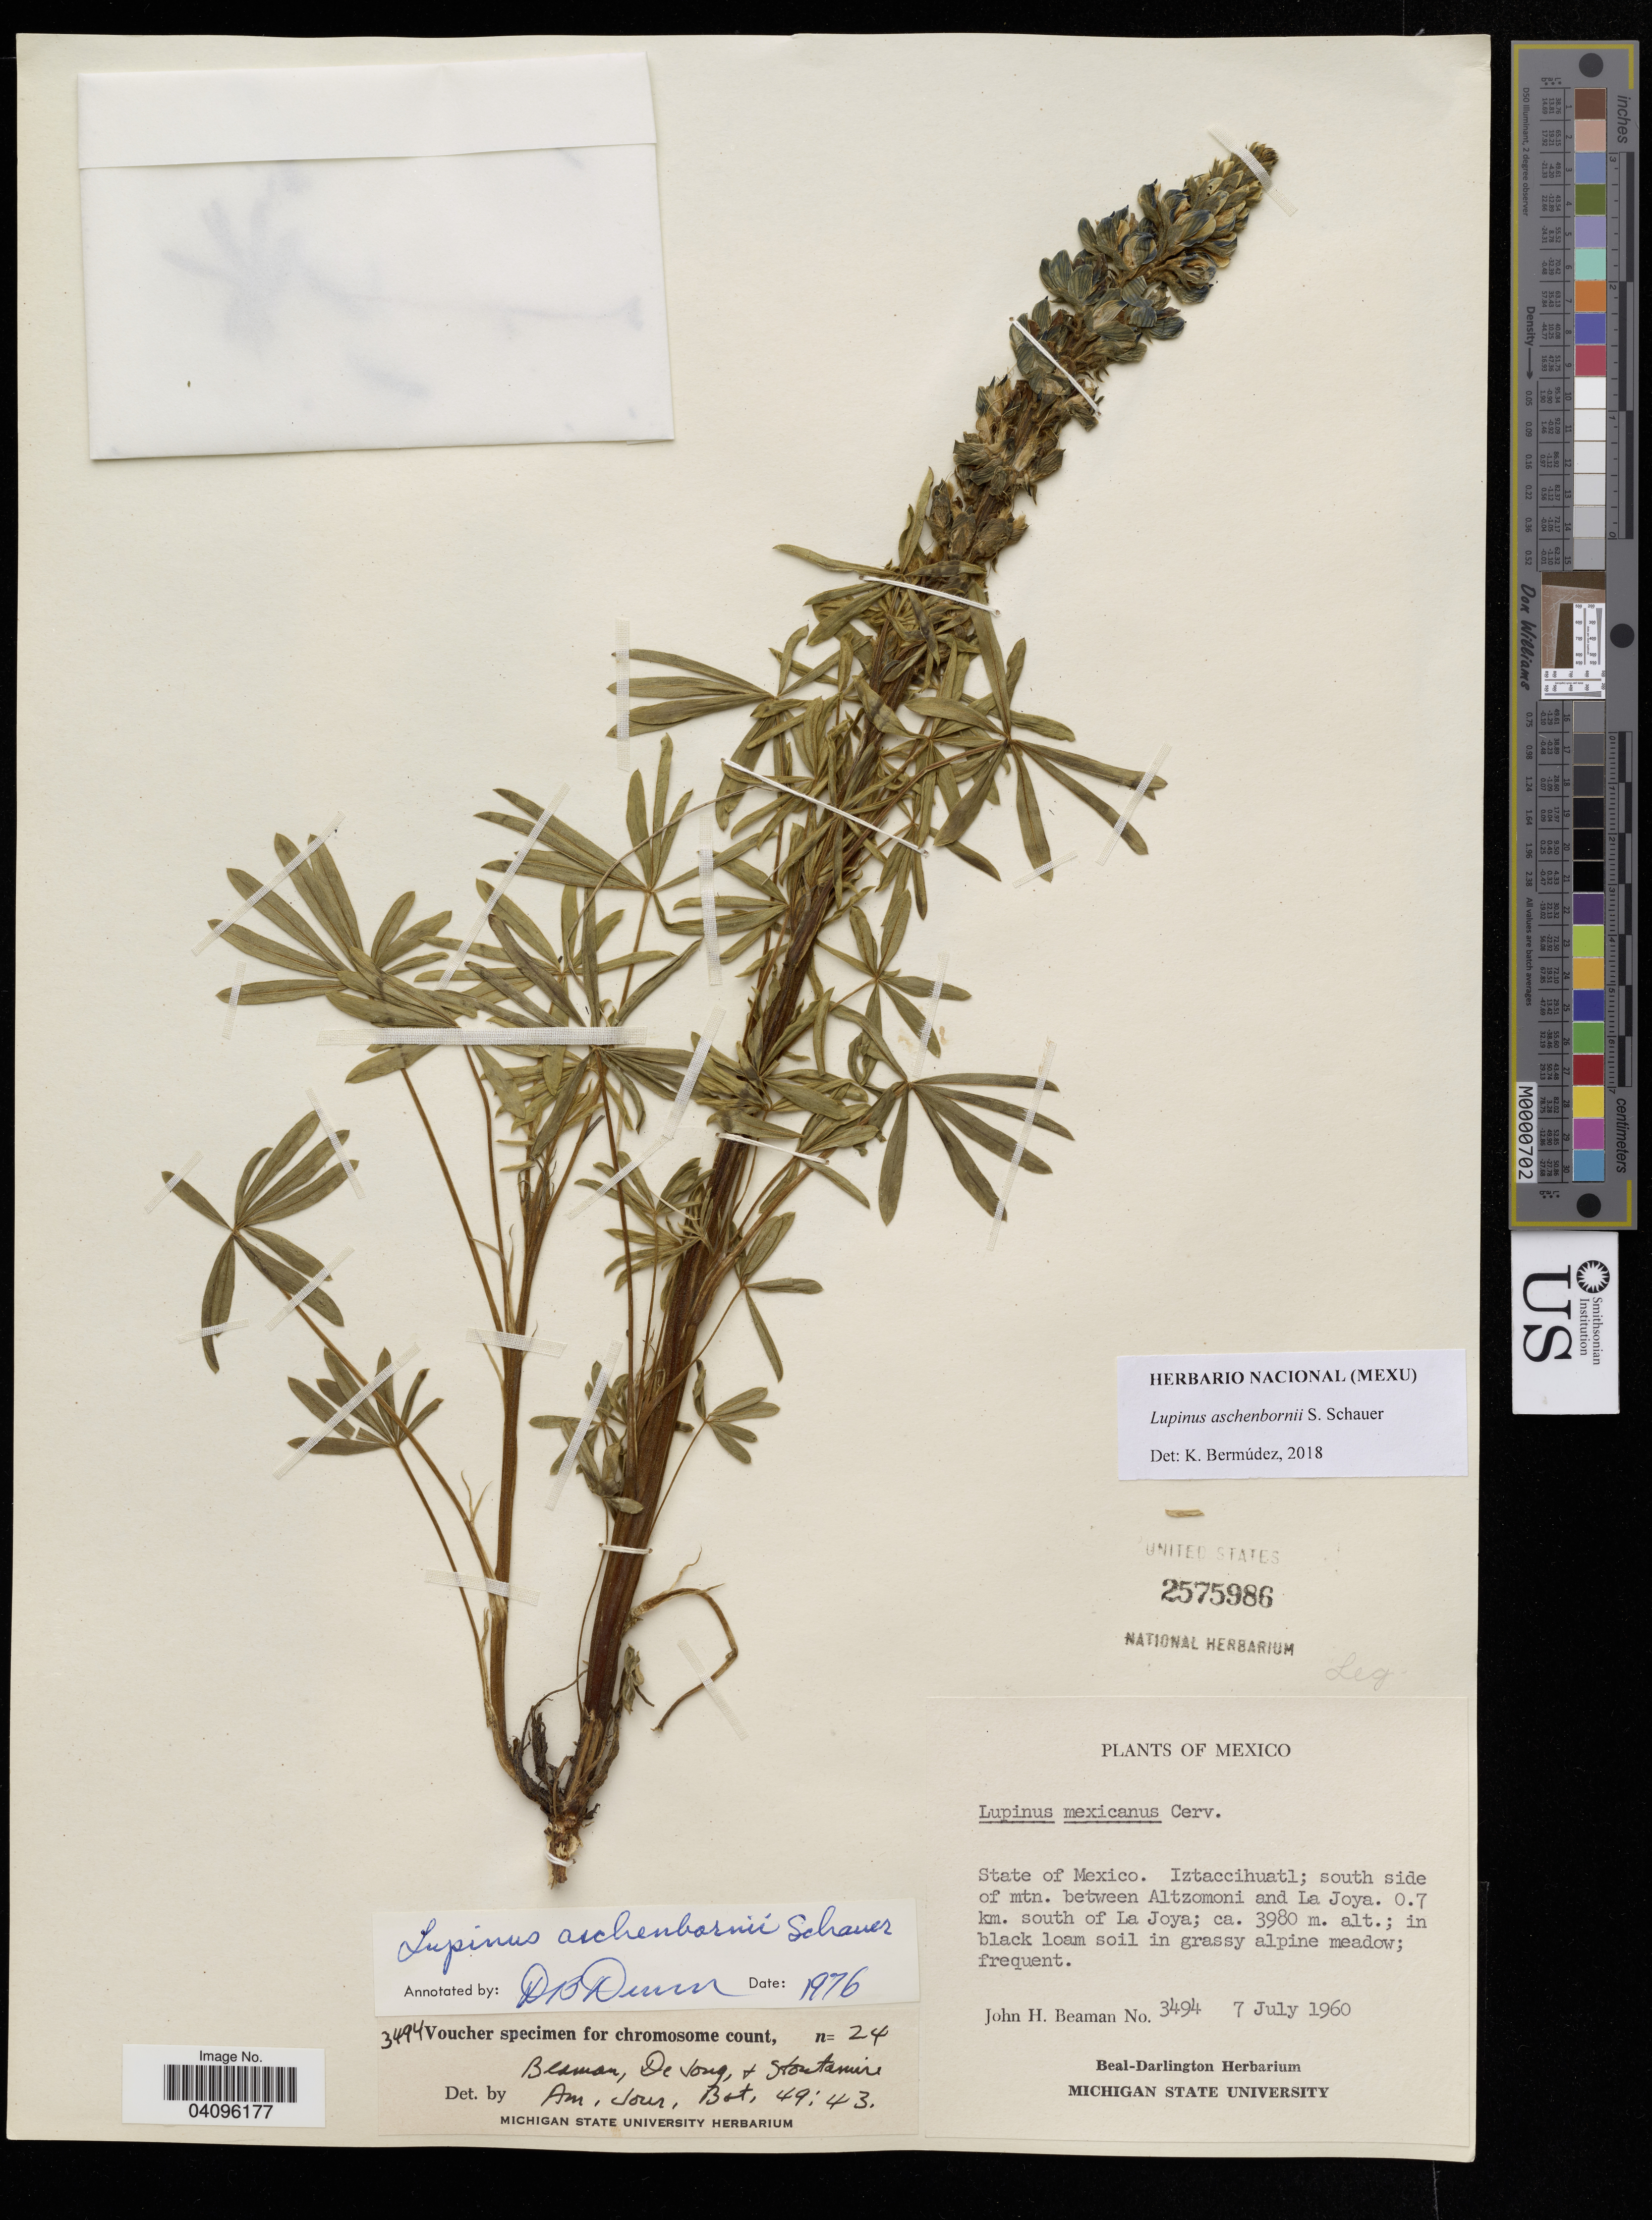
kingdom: Plantae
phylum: Tracheophyta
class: Magnoliopsida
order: Fabales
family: Fabaceae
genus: Lupinus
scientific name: Lupinus aschenbornii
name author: S. Schauer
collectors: J. H. Beaman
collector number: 3494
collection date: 1960-07-07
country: Mexico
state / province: México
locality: Iztaccihuatl; south side of mtn. between Altzomoni and La Joya. 0.7 km. south of La Joya.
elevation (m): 3980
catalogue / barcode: US 2575986